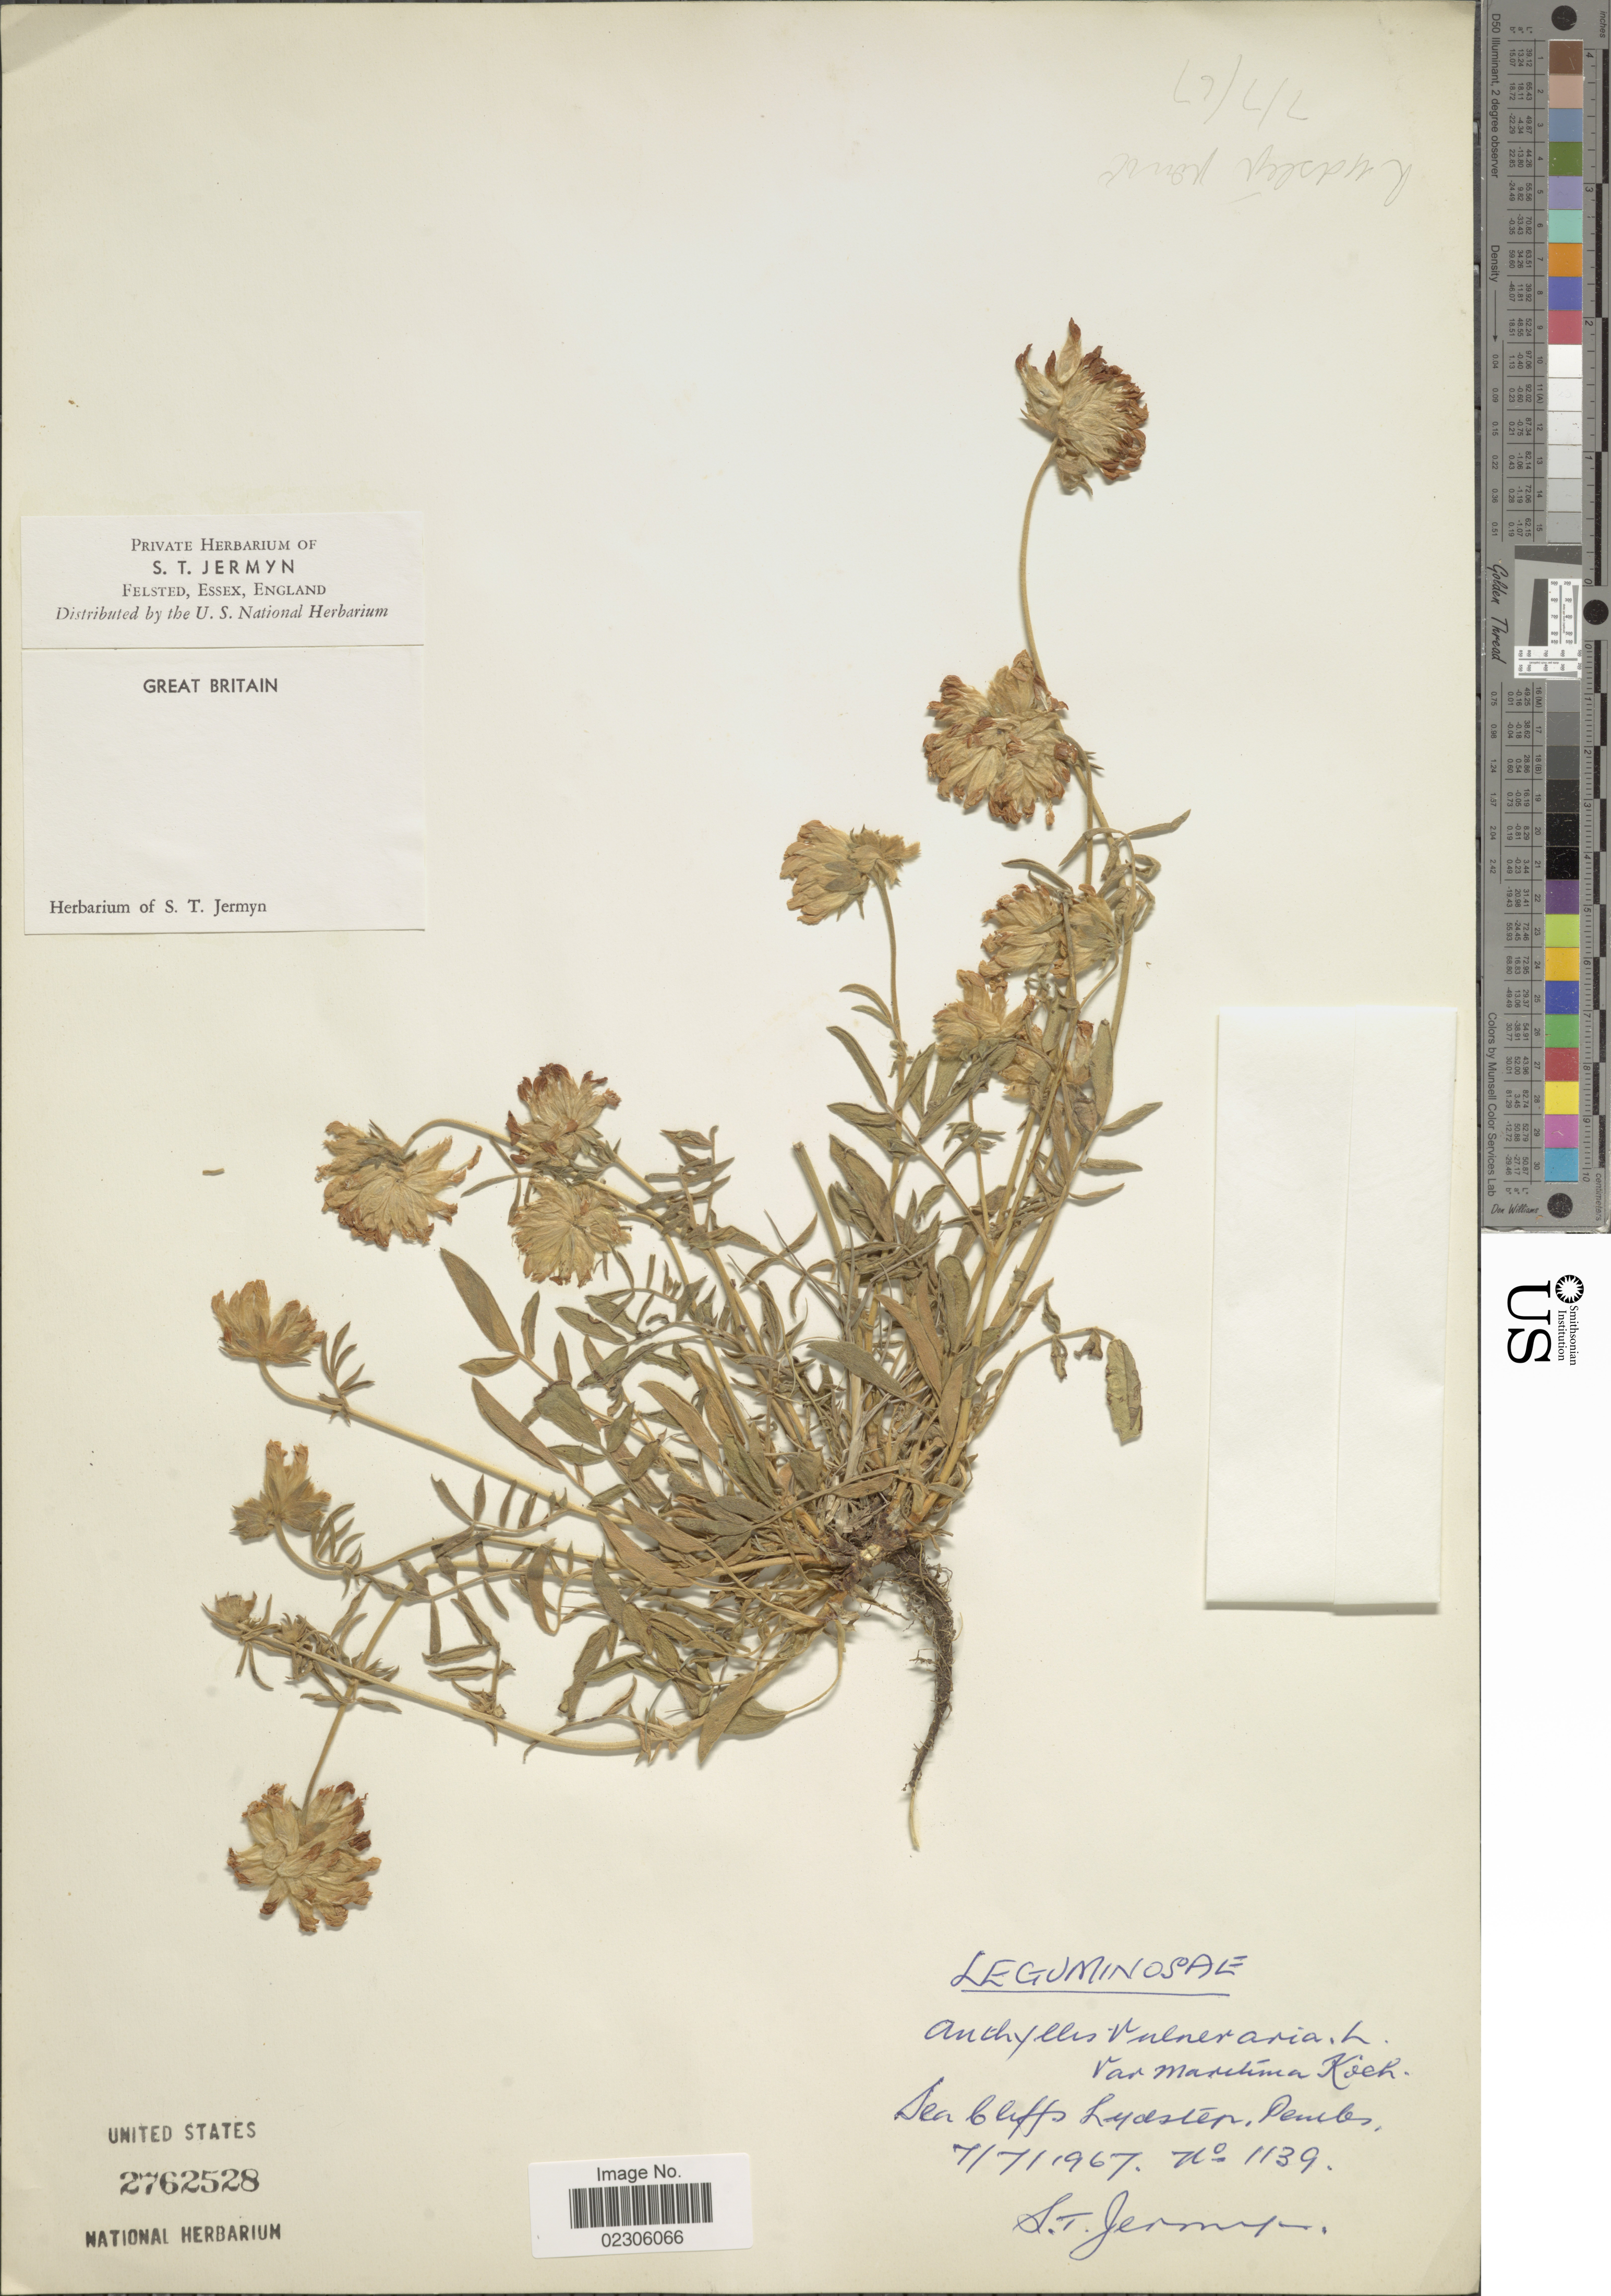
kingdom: Plantae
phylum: Tracheophyta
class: Magnoliopsida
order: Fabales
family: Fabaceae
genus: Anthyllis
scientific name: Anthyllis vulneraria subsp. maritima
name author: (Schweigg. ex Lange) Corb.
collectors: S. Jermyn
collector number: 1139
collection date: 1967-07-07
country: United Kingdom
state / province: Wales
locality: Great Britain, Sea Cliffs, Lydstep, Pembs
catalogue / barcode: US 2762528